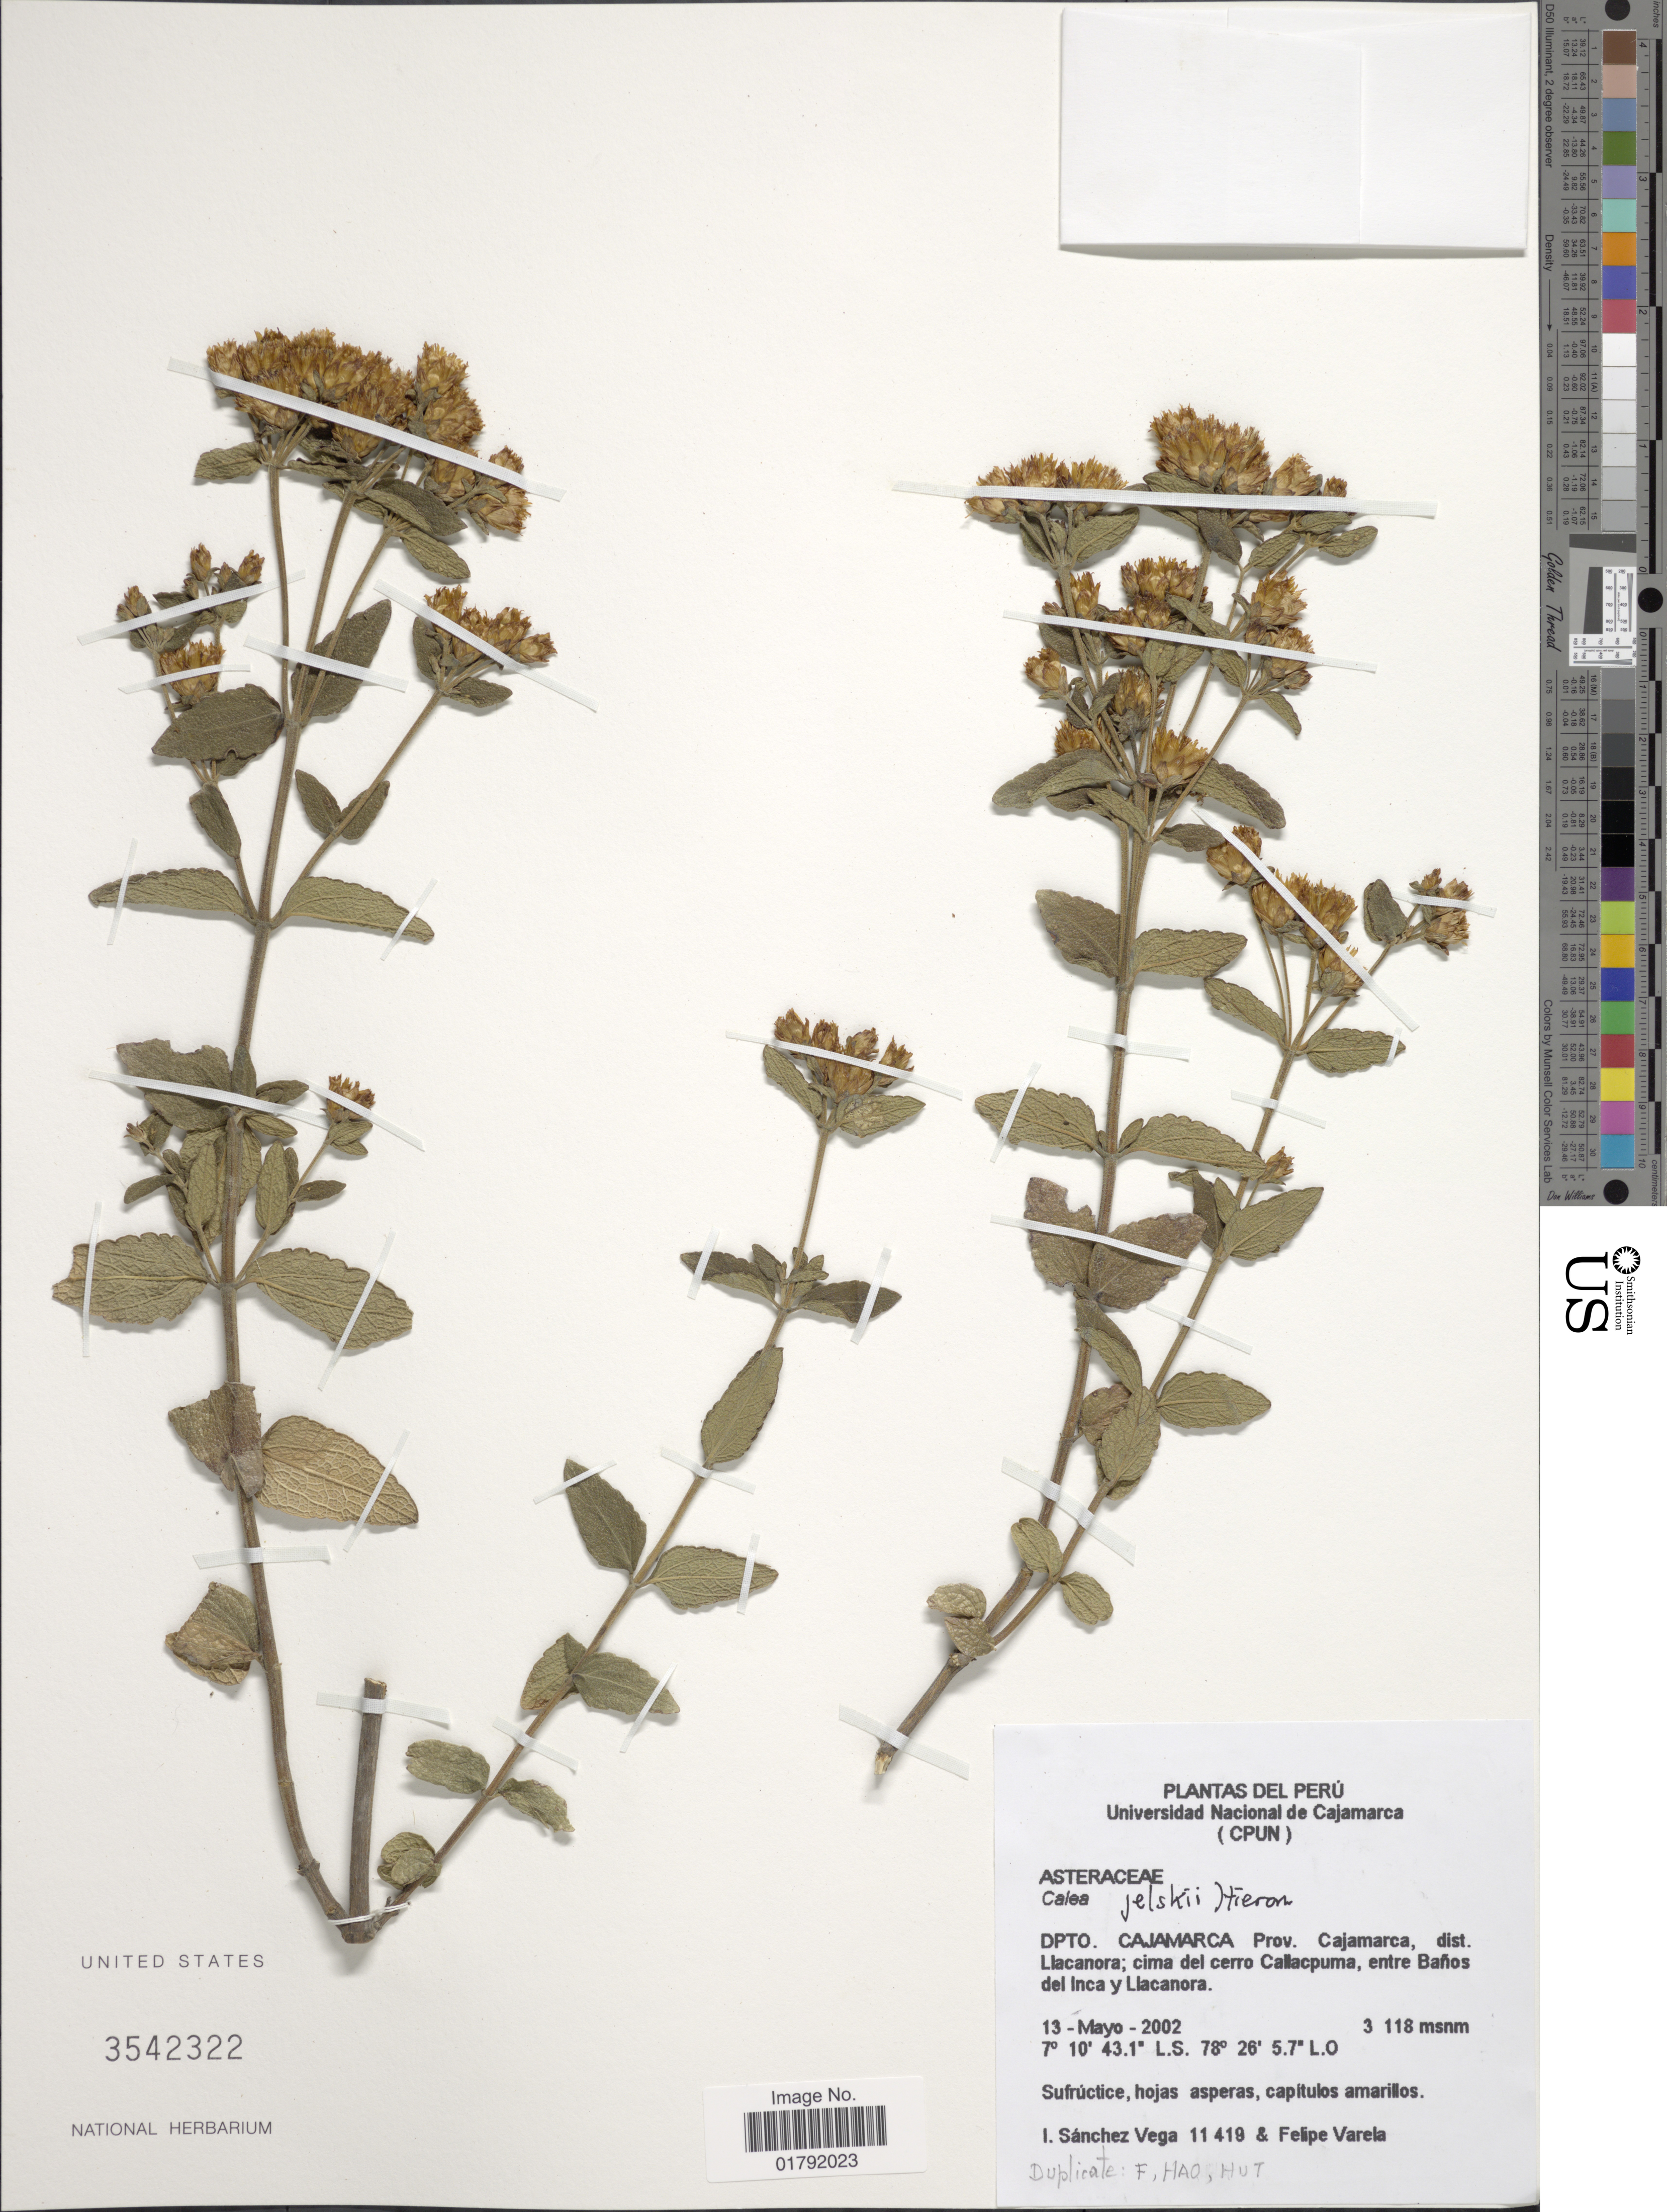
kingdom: Plantae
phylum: Tracheophyta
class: Magnoliopsida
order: Asterales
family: Asteraceae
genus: Calea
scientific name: Calea jelskii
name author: Hieron.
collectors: I. Sánchez Vega & F. Varela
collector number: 11419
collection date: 2002-05-13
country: Peru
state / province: Cajamarca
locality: Dpto. Cajamarca, dist. Llacanora; cima del cerro Callacpuma, entre Baños del Inca y Llacanora.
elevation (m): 3118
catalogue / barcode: US 3542322